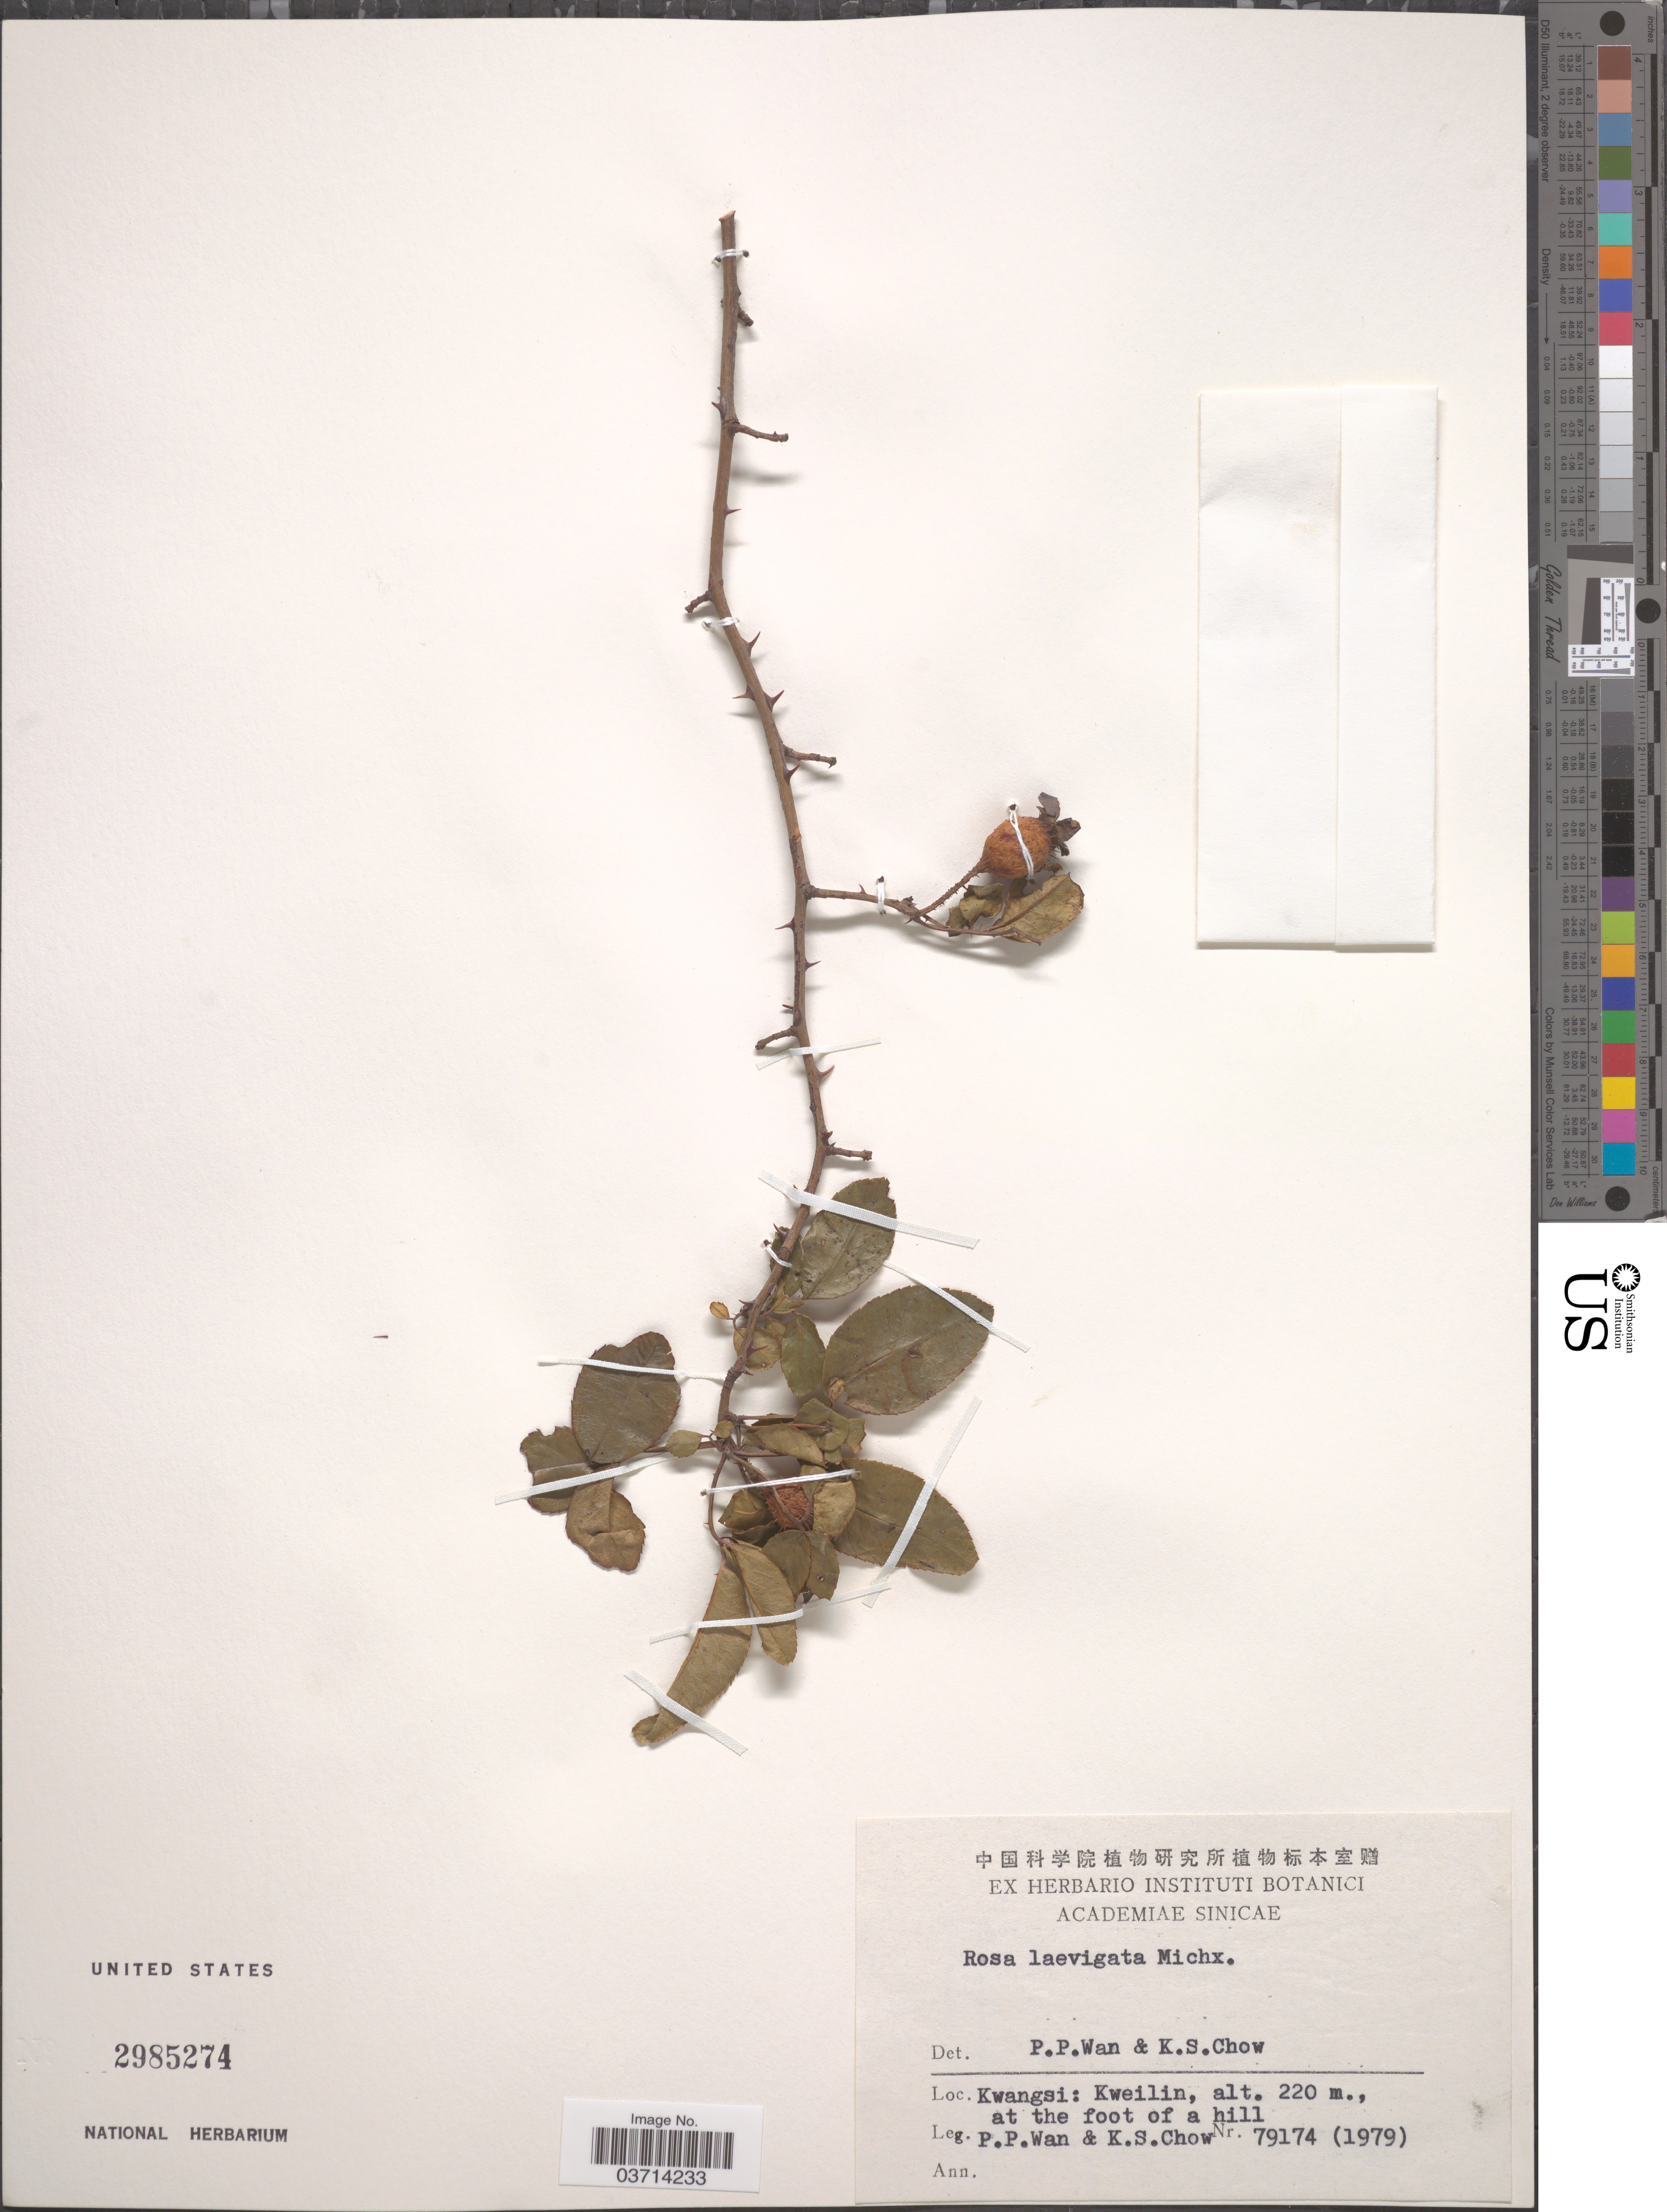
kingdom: Plantae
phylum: Tracheophyta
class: Magnoliopsida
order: Rosales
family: Rosaceae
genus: Rosa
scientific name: Rosa laevigata var. typica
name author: Herr.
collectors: P. Wan & K. S. Chow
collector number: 79174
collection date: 1979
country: China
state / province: Guangxi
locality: Kwangsi: Kweilin.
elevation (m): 220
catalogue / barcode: US 2985274